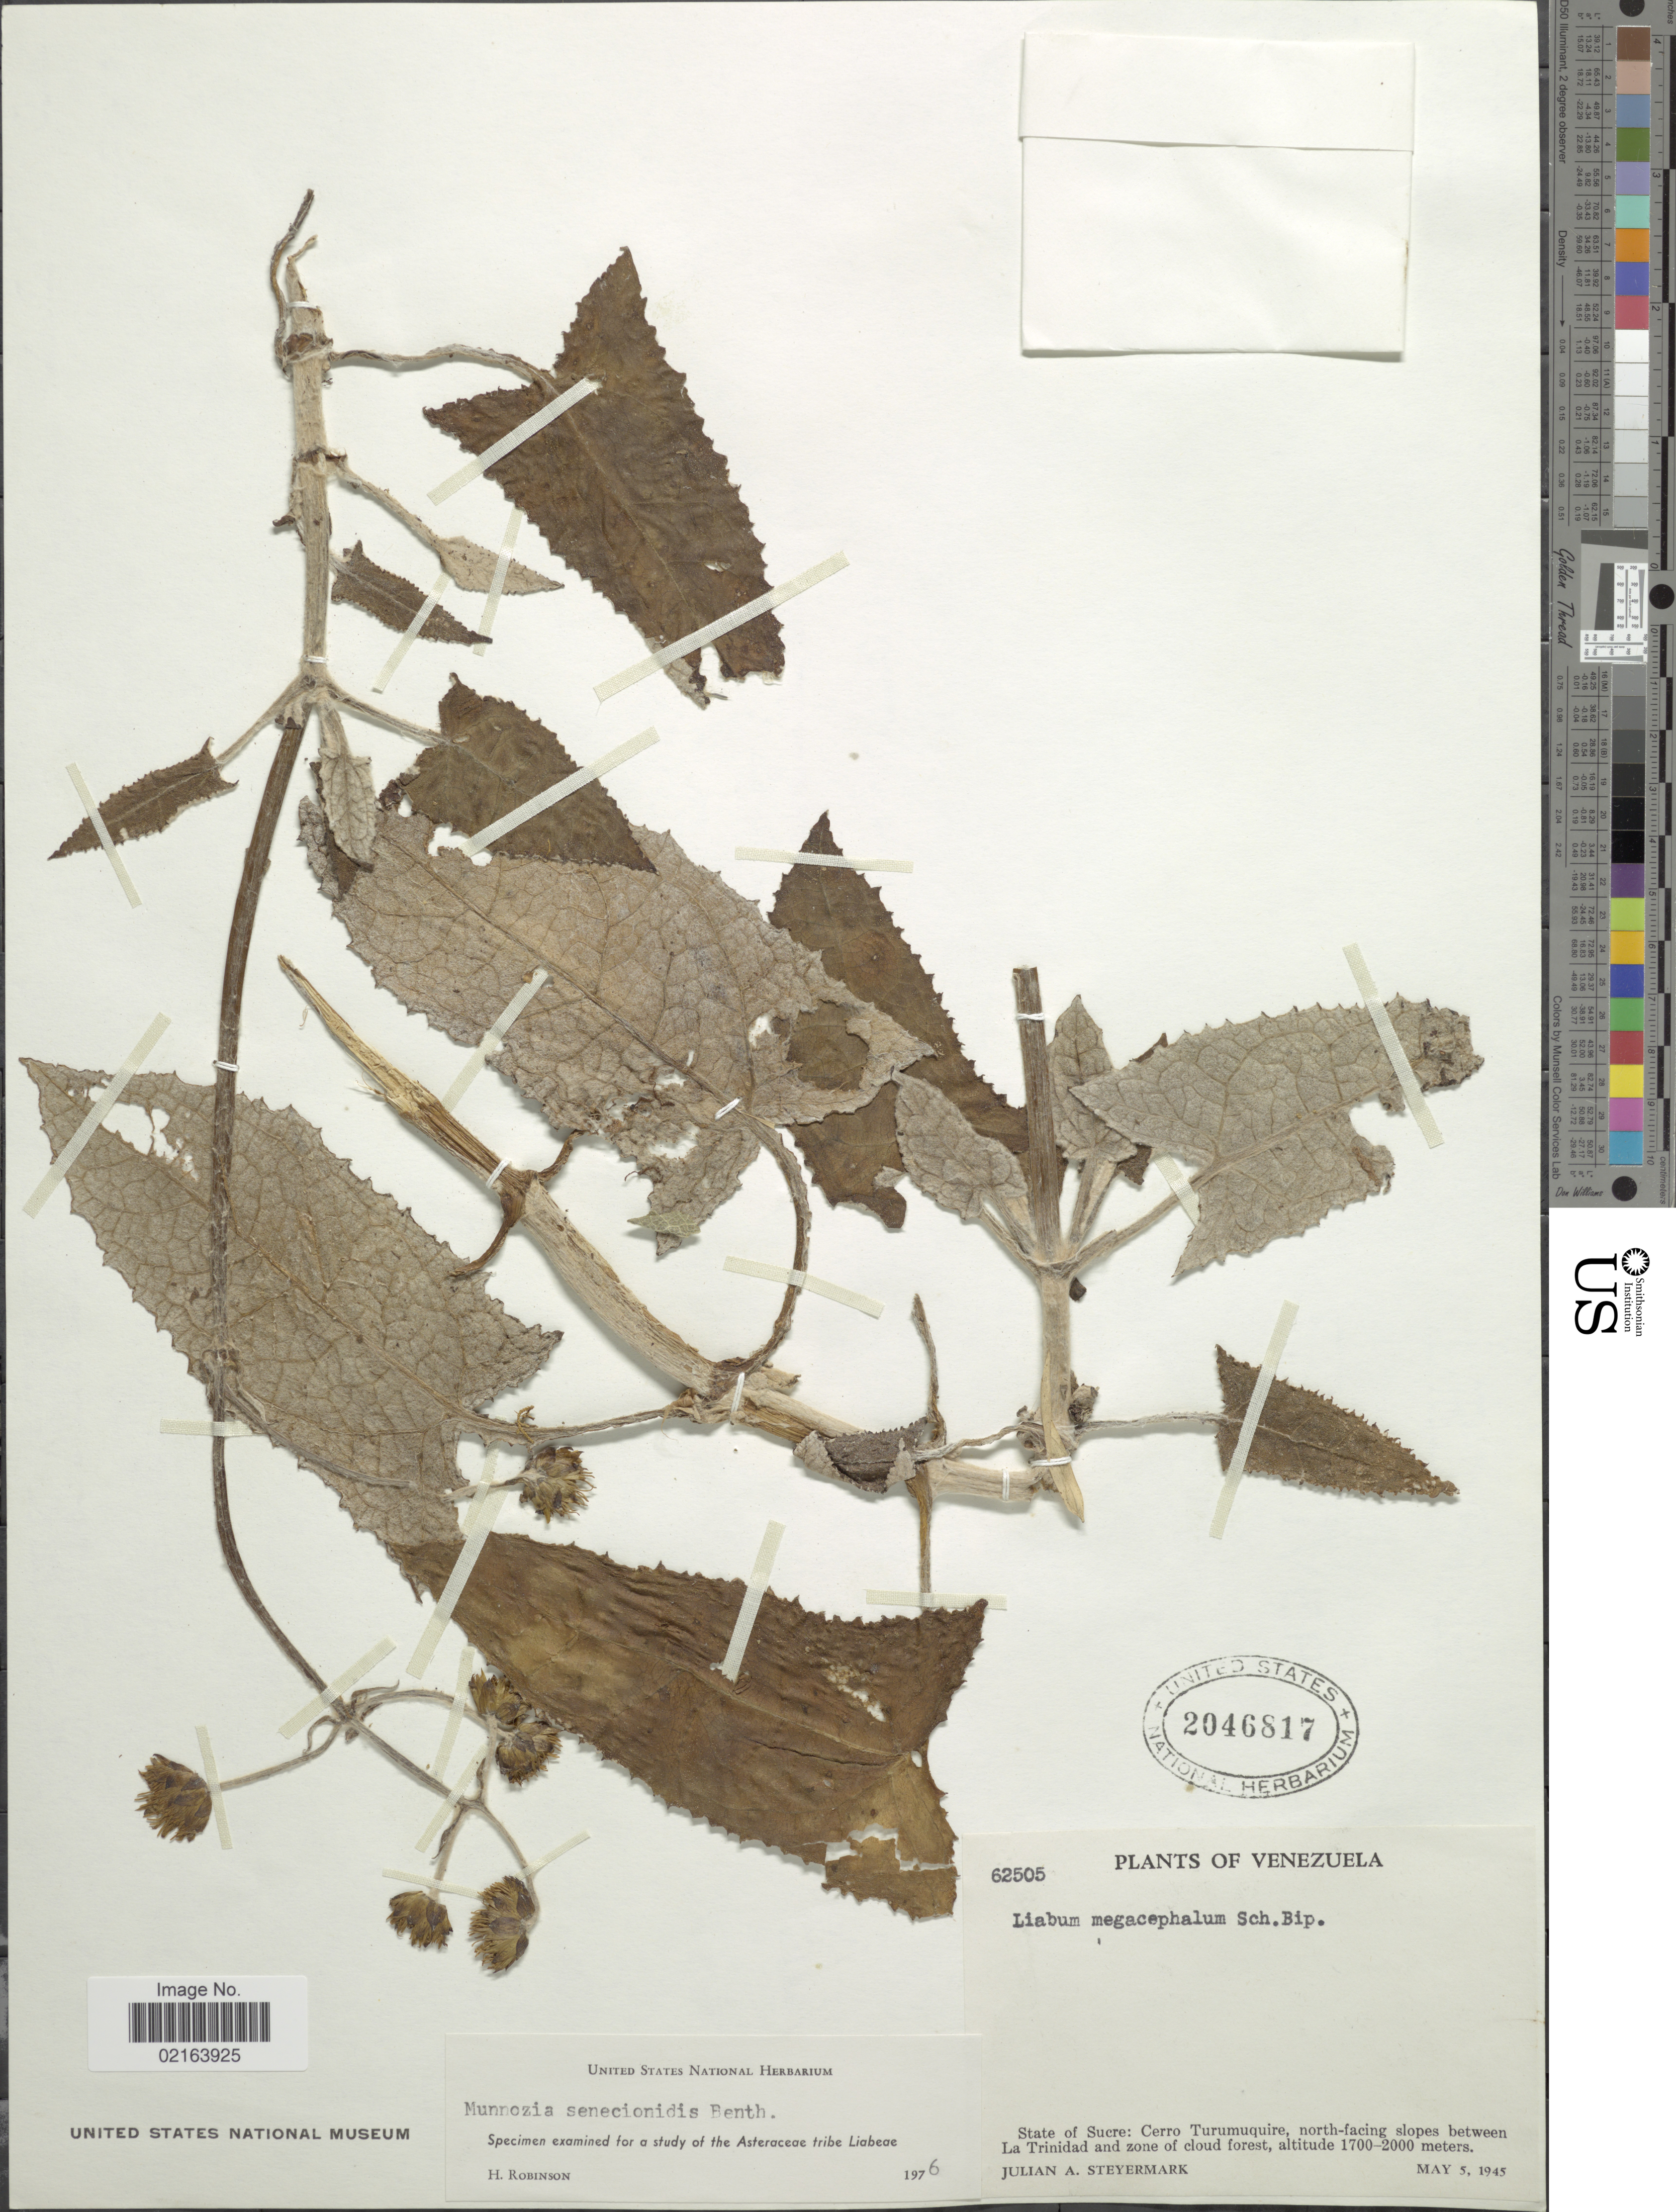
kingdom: Plantae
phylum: Tracheophyta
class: Magnoliopsida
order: Asterales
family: Asteraceae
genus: Munnozia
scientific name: Munnozia senecionidis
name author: Benth.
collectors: J. Steyermark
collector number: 62505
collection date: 1945-05-05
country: Venezuela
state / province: Sucre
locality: State of Sucre: Cerro Turumuqure, north-facing slopes between La Trinidad and zone of cloud forest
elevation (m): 1700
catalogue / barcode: US 2046817